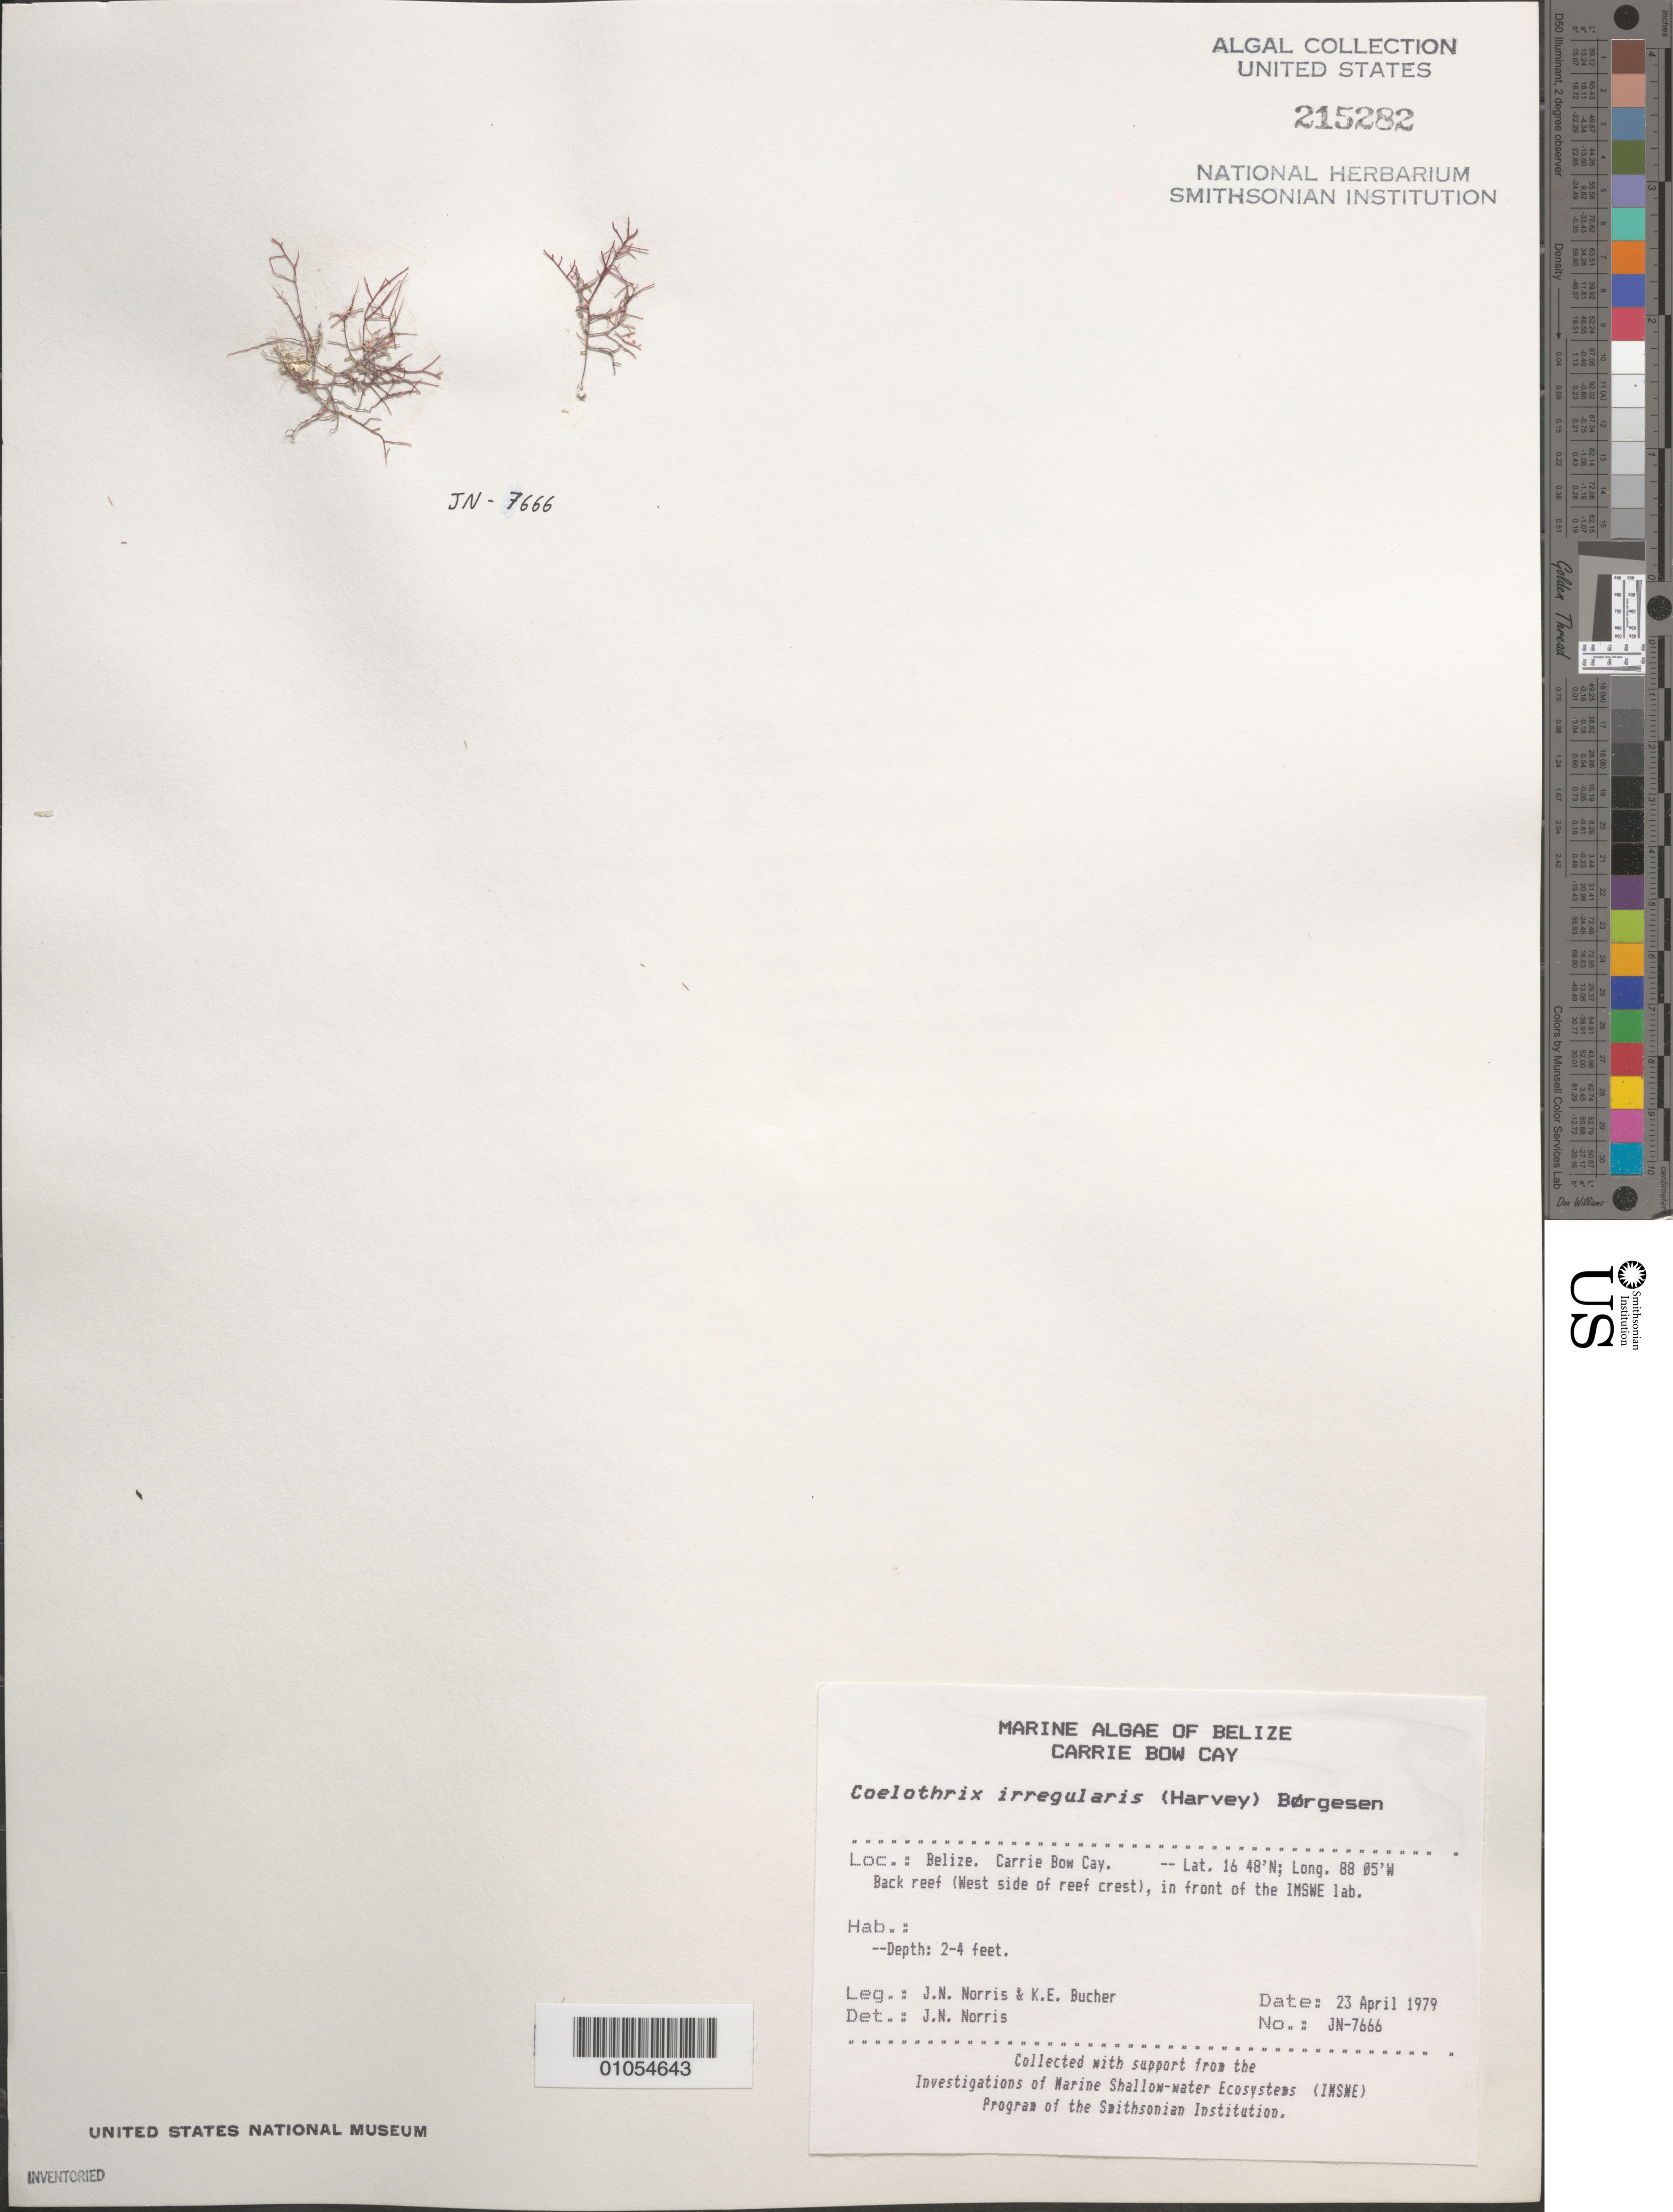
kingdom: Plantae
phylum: Rhodophyta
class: Florideophyceae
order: Rhodymeniales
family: Champiaceae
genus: Coelothrix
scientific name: Coelothrix irregularis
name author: (Harv.) Børgesen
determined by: Norris, James N.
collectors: J. N. Norris & K. E. Bucher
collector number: JN-7666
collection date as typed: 23 Apr 1979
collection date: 1979-04-23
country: Belize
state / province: Stann Creek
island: Carrie Bow Cay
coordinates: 16 48'N, 88 05'W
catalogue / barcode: US 215282